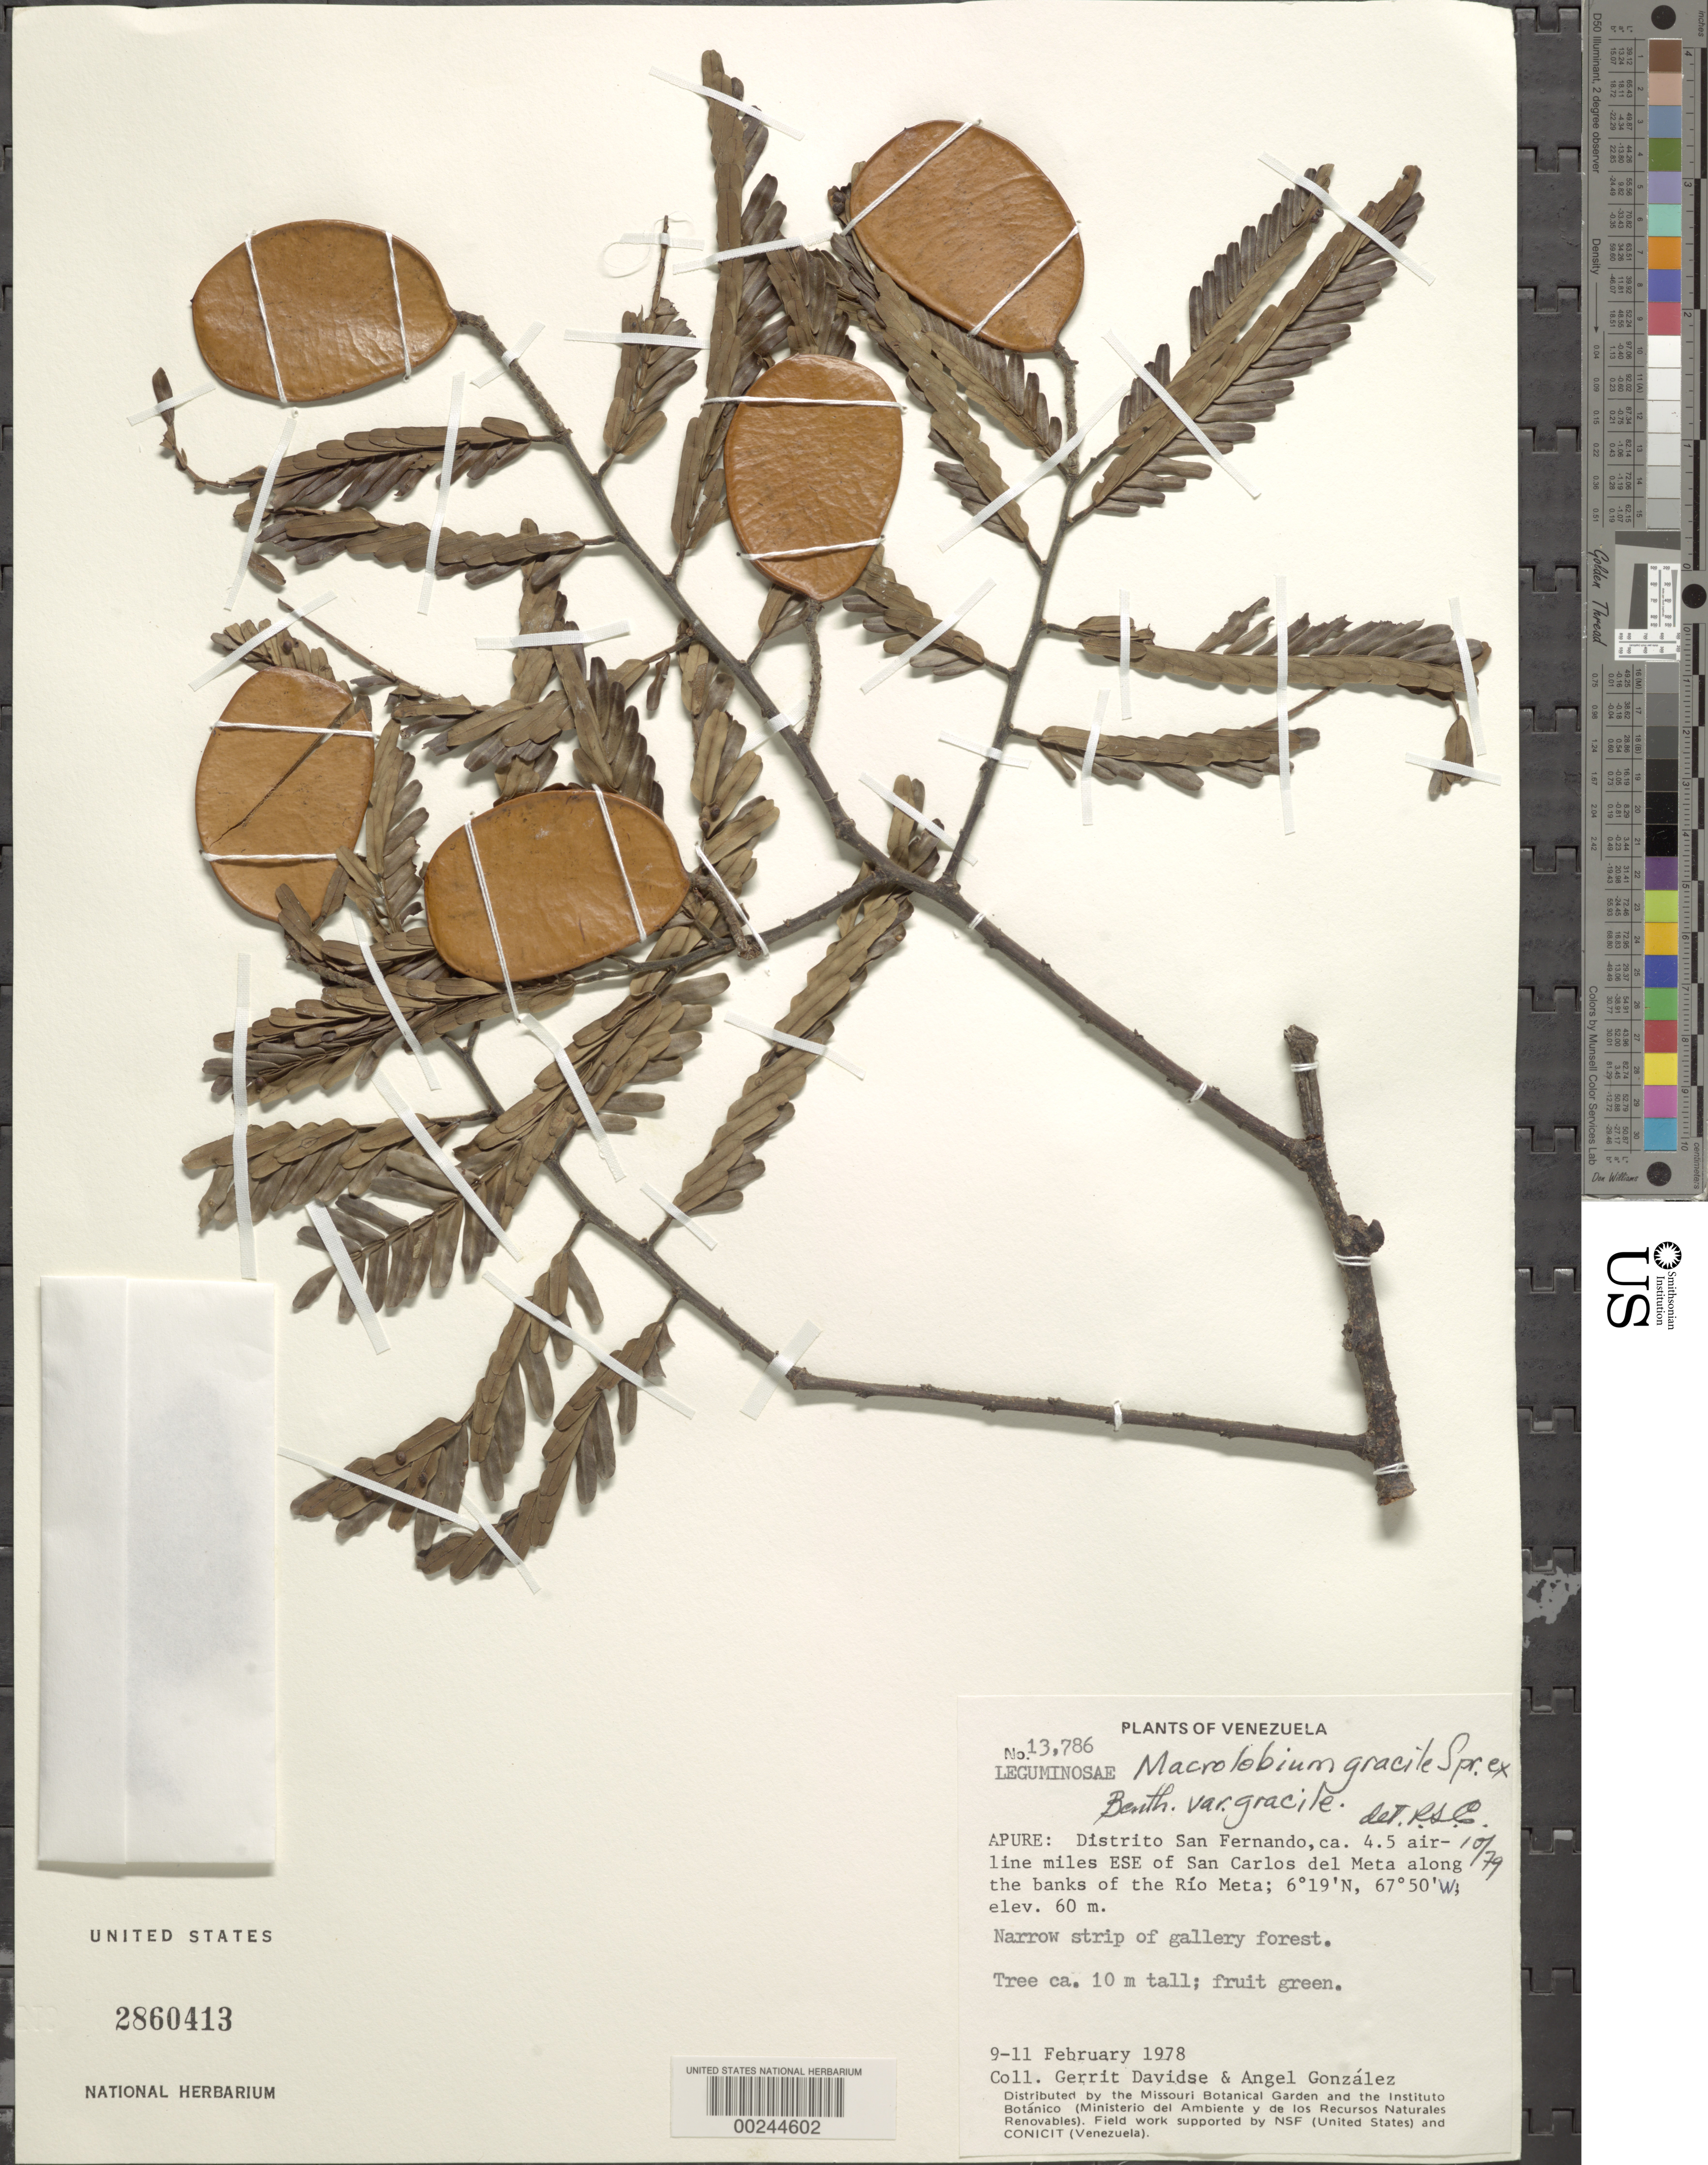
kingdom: Plantae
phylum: Tracheophyta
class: Magnoliopsida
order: Fabales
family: Fabaceae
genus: Macrolobium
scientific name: Macrolobium acaciifolium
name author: (Benth.) Benth.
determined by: Trujillo, A. M.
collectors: G. Davidse & A. C. González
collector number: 13786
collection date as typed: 09 Feb 1978 to 11 Feb 1978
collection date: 1978-02-09/1978-02-11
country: Venezuela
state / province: Apure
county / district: San Fernando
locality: Ca 4.5 airline miles ese of san carlos del meta along the banks of therio meta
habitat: Narrow strip of gallery forest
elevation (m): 300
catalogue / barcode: US 2860413